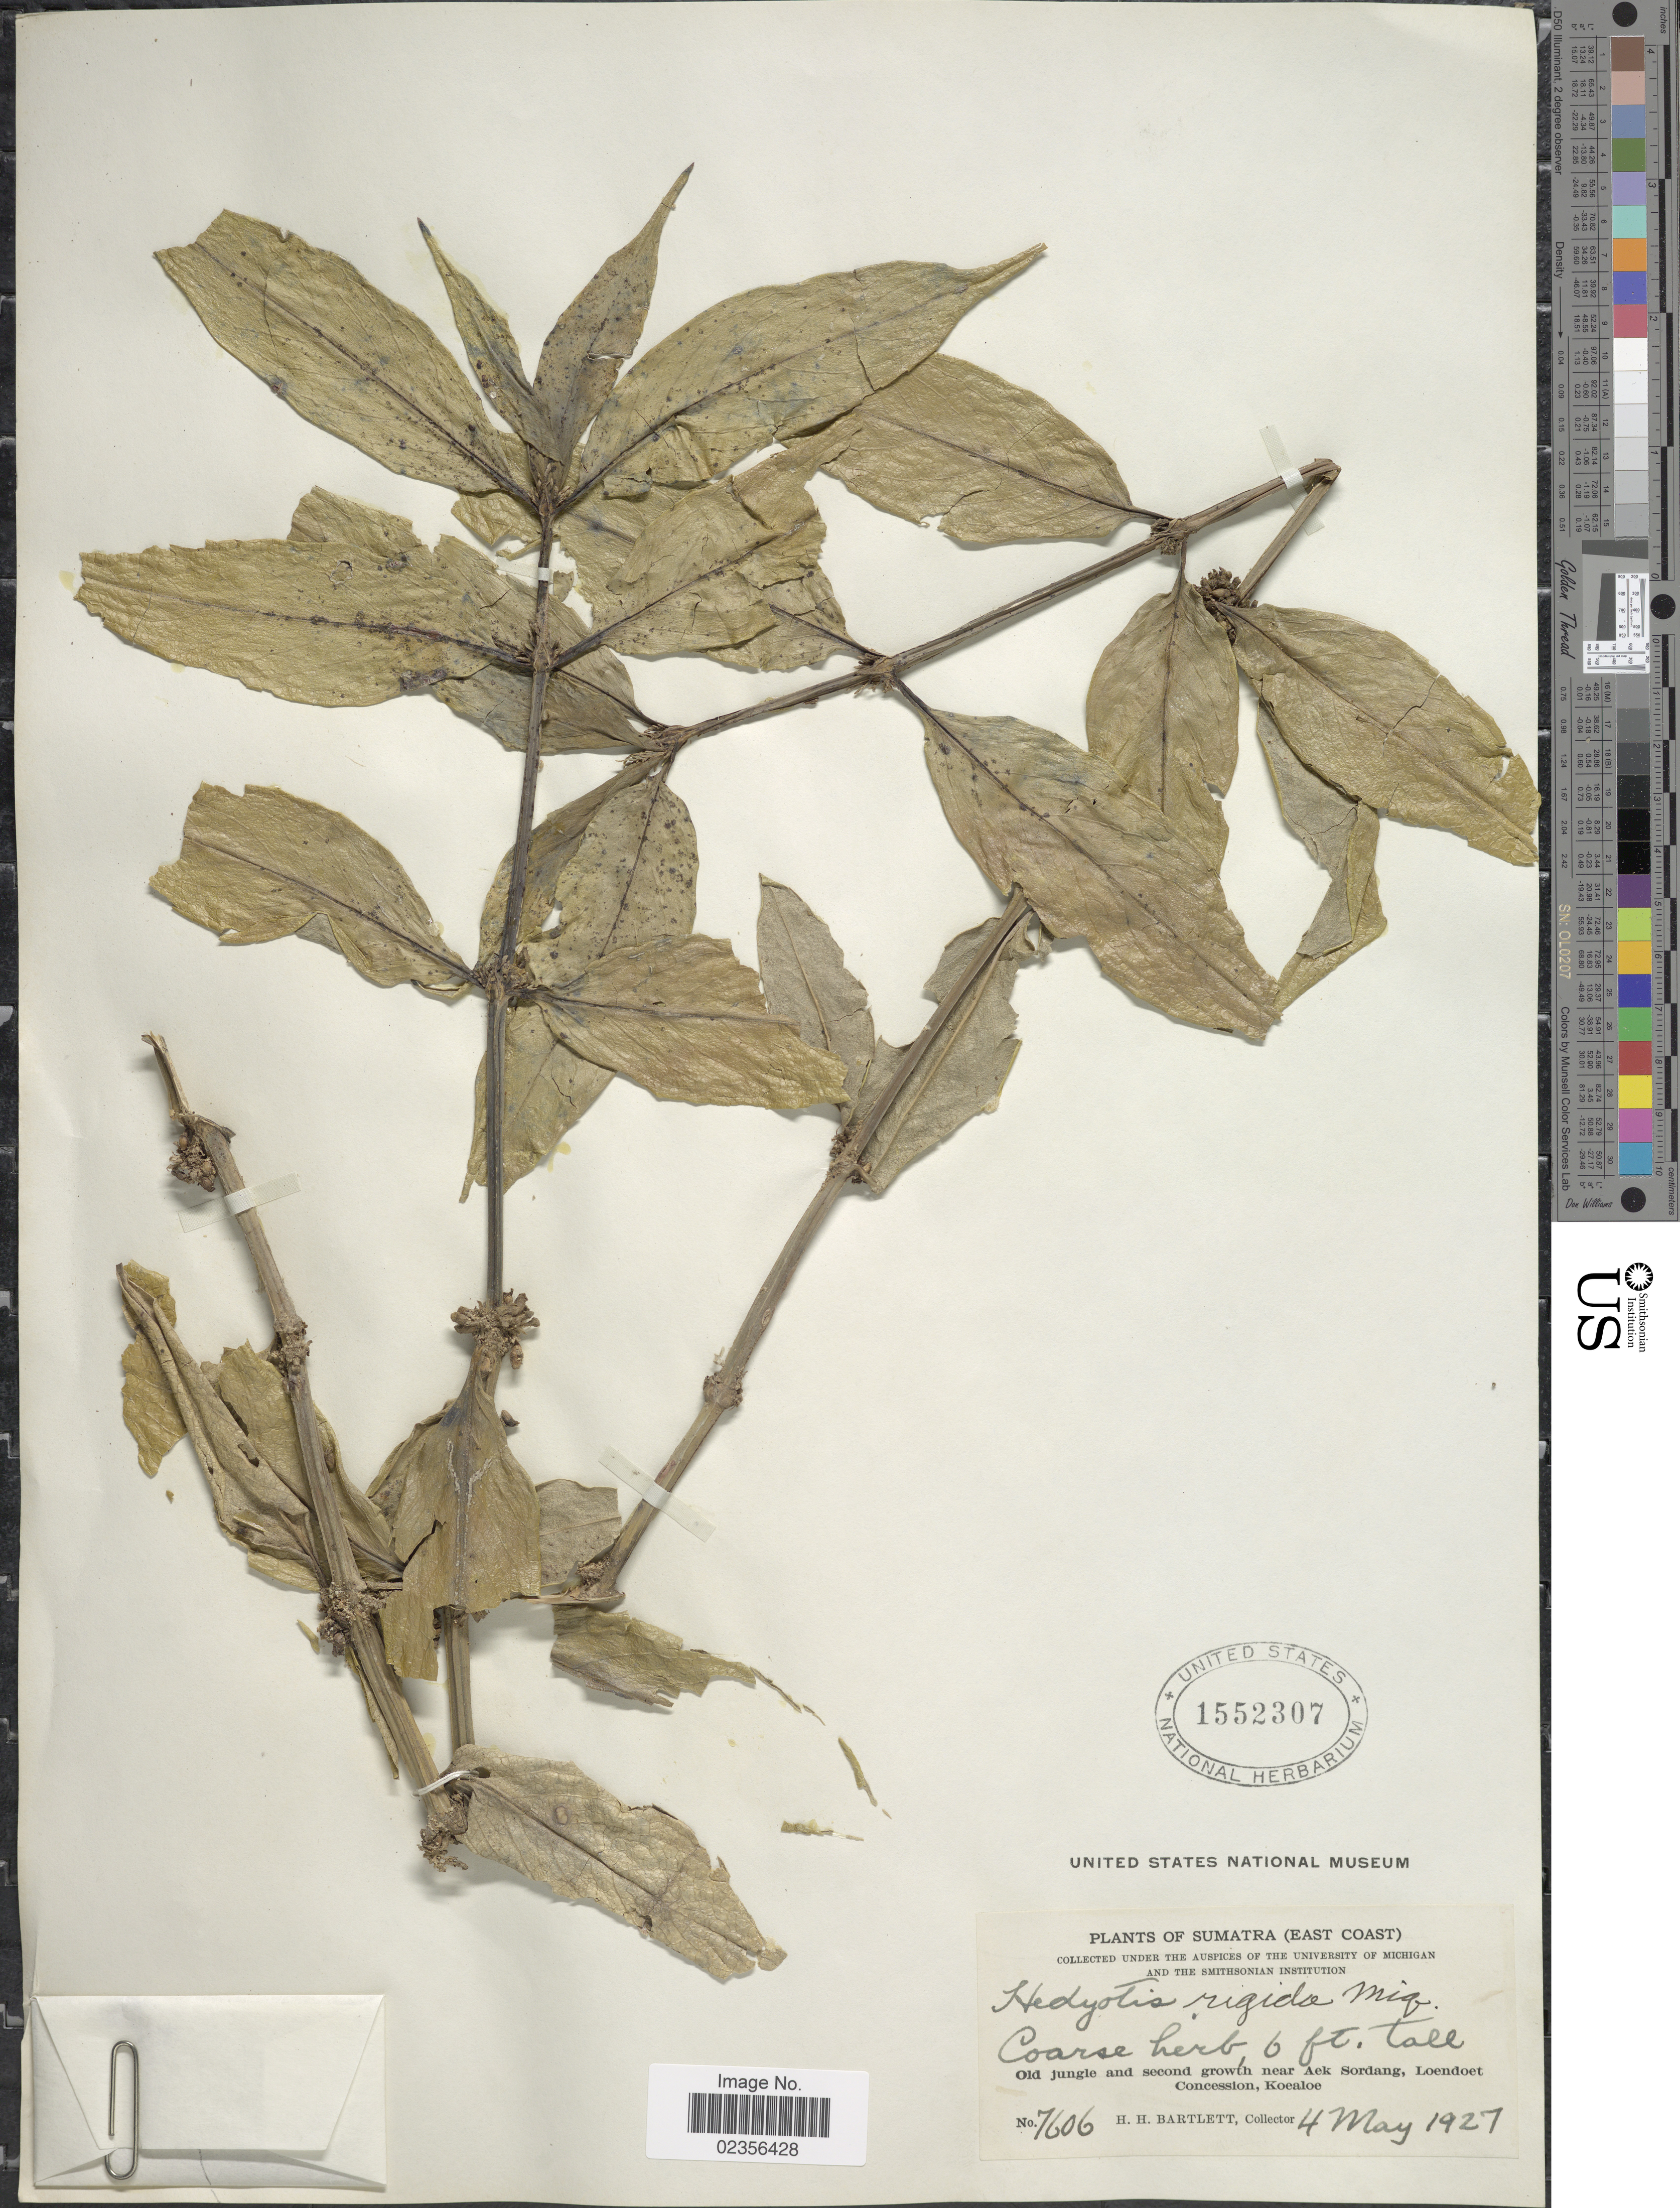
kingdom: Plantae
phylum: Tracheophyta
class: Magnoliopsida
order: Gentianales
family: Rubiaceae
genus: Hedyotis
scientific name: Hedyotis rigida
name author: (Blume) Walp.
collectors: H. H. Bartlett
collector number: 7606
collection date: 1927-05-04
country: Indonesia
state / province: Sumatra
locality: Sumatra (East Coast), Old jungle and second growth near Aek Sordang, Loendoet Concession, Koealoe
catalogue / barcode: US 1552307